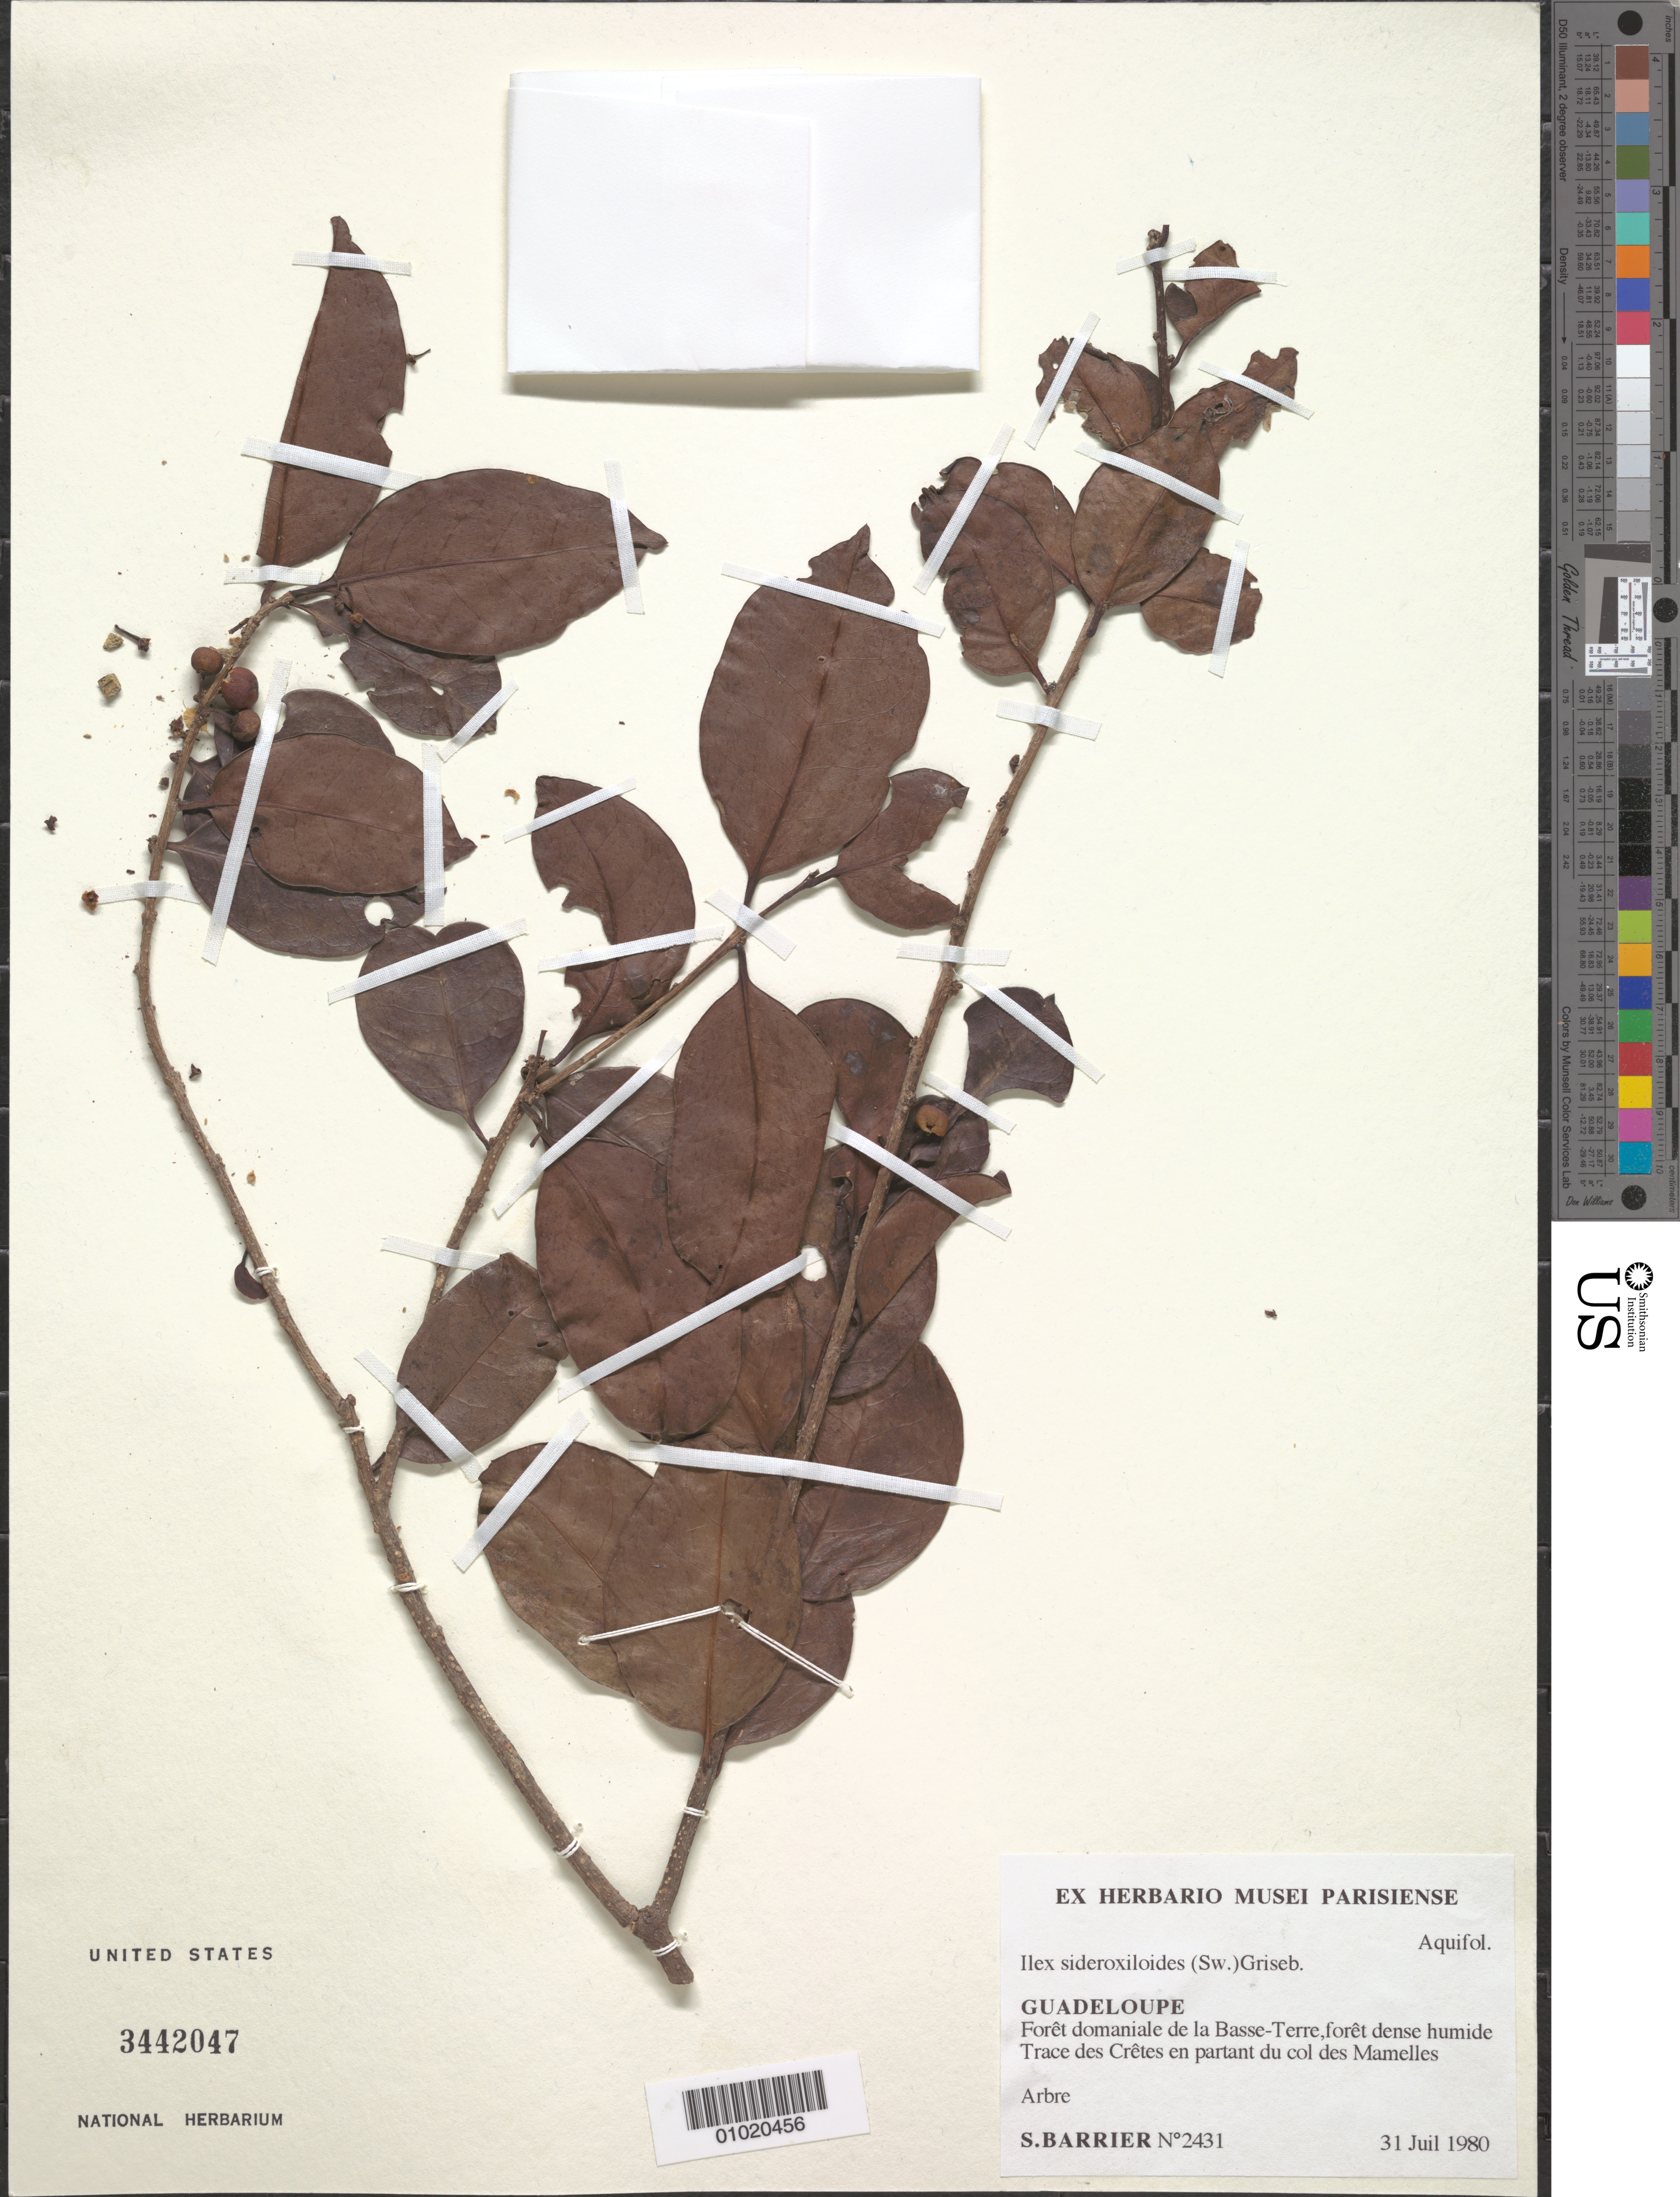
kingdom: Plantae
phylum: Tracheophyta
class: Magnoliopsida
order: Aquifoliales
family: Aquifoliaceae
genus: Ilex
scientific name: Ilex sideroxyloides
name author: (Sw.) Griseb.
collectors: S. Barrier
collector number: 2431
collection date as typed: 31 Jul 1980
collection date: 1980-07-31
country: Guadeloupe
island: Basse Terre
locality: Dominant forest of the Basse-Terre. Dense wet forest. Trace des Cretes en partant du col des Mamelles ?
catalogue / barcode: US 3442047